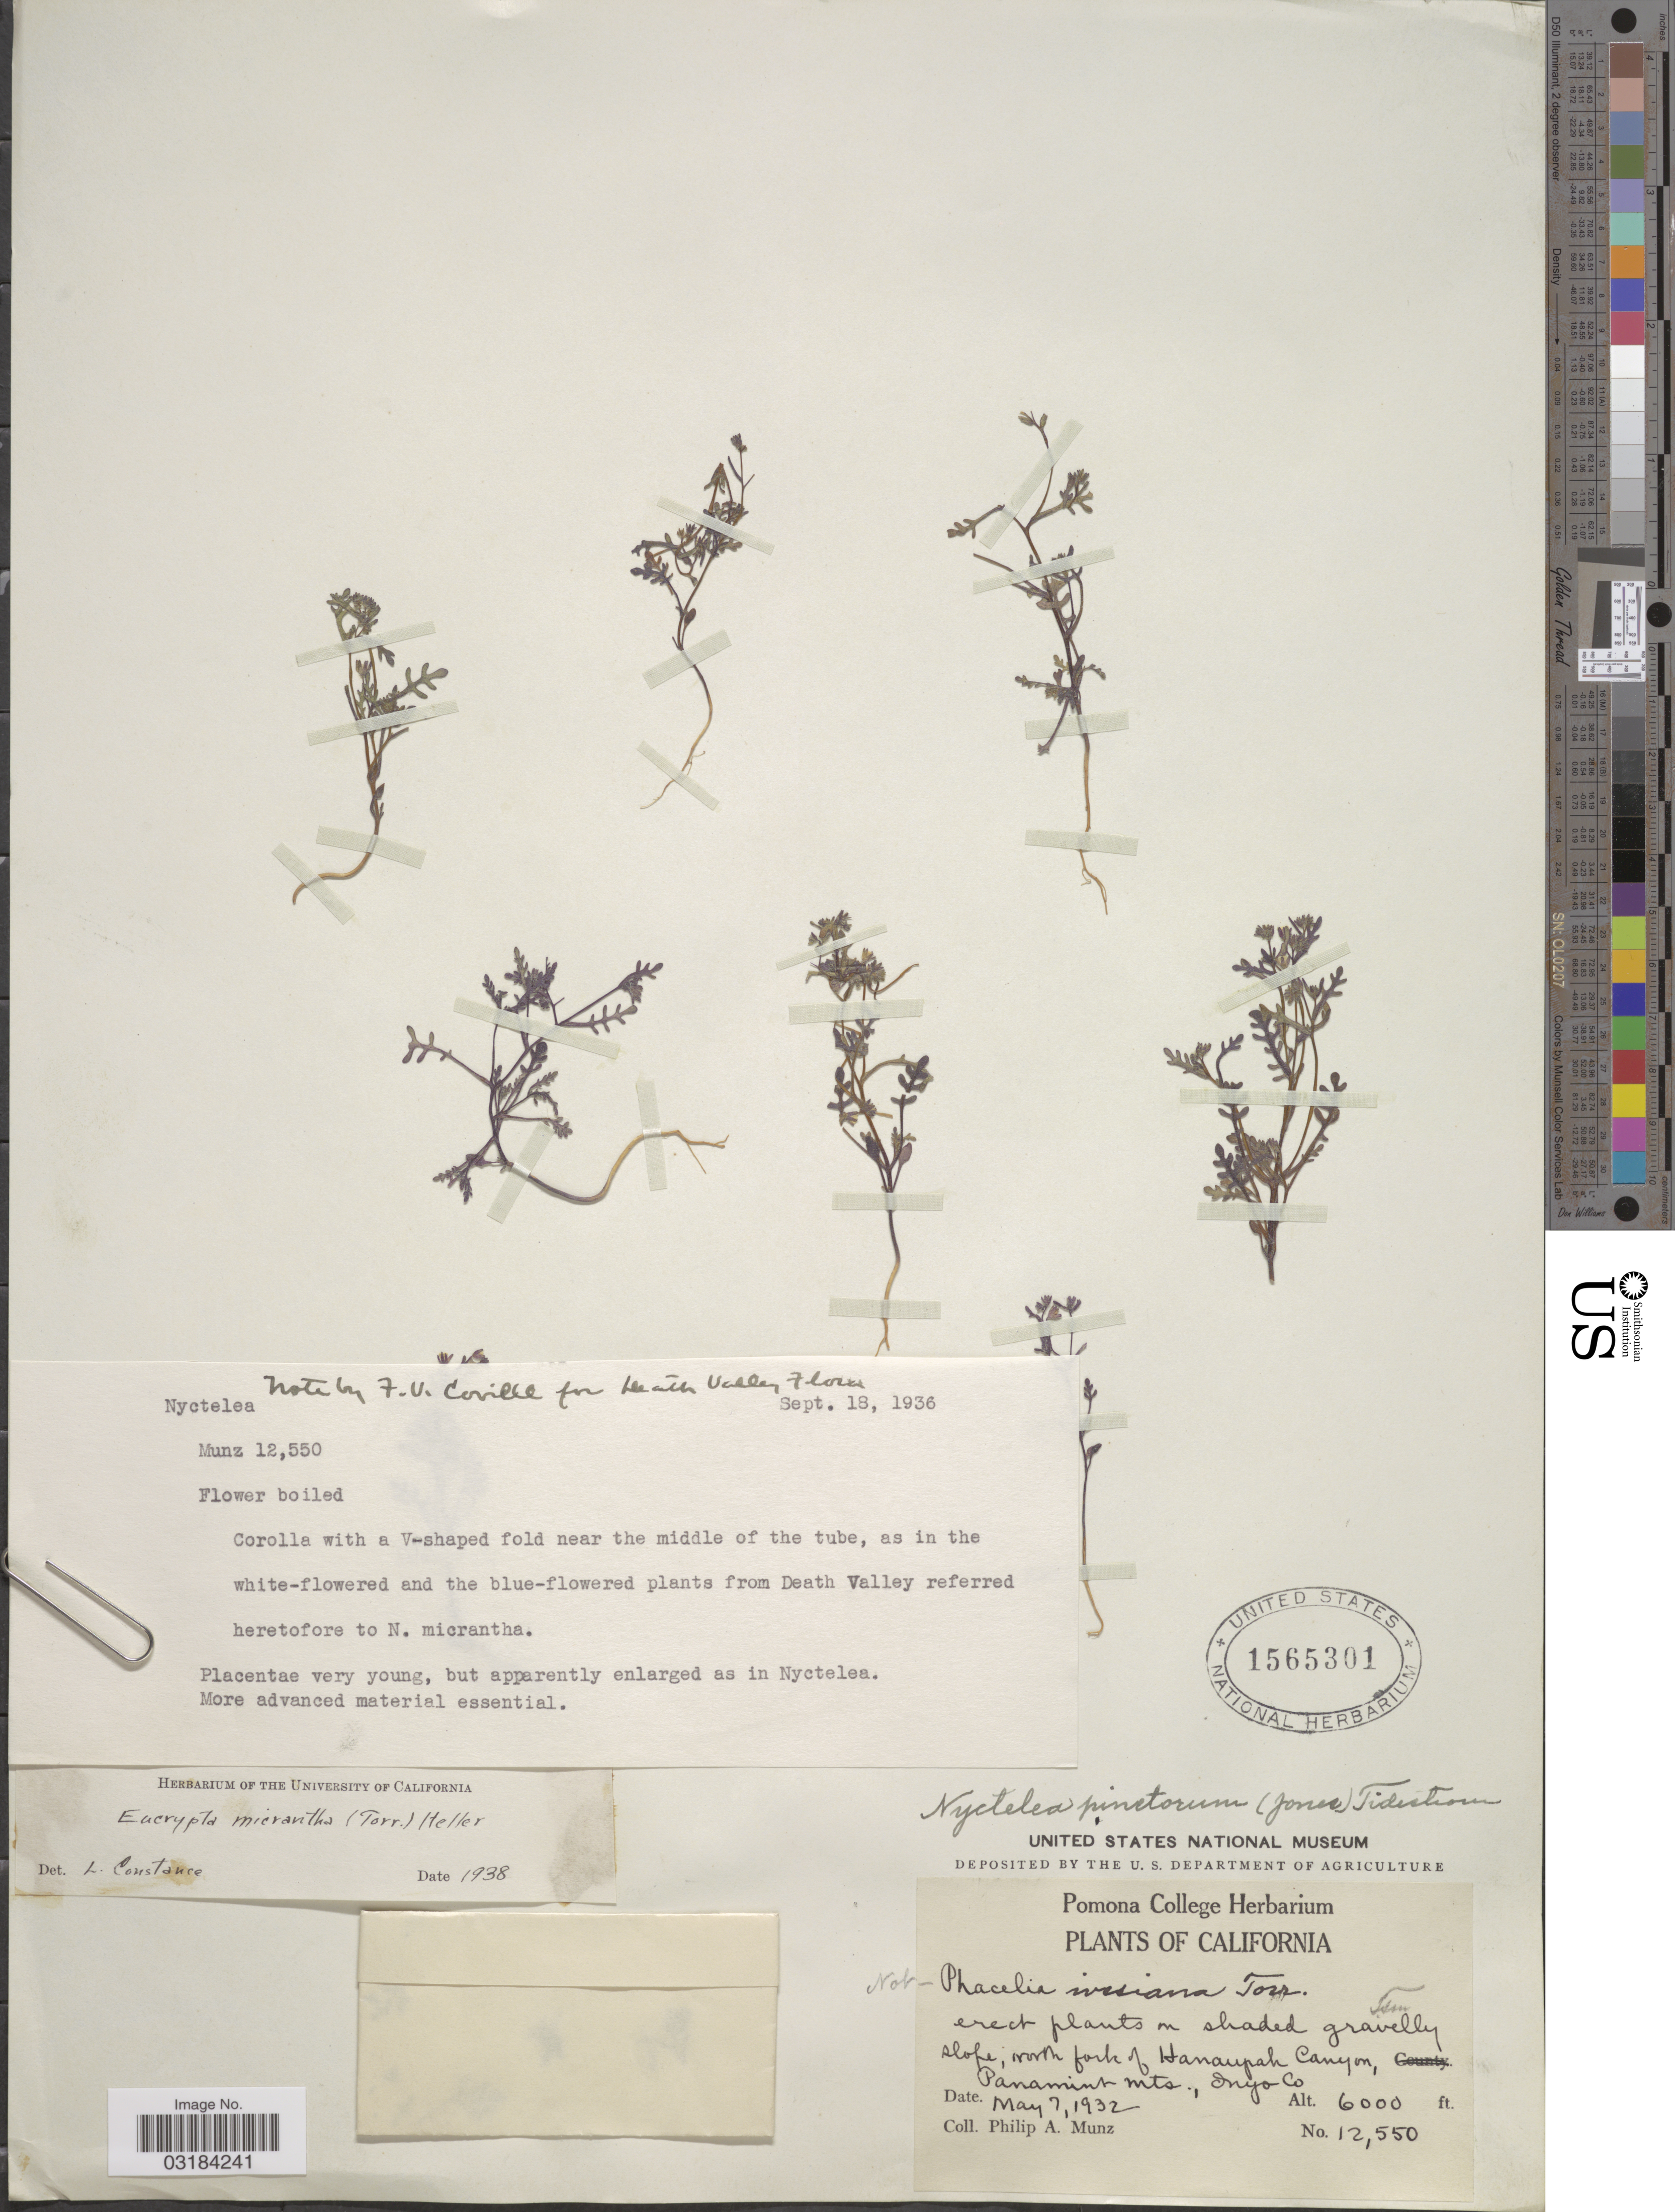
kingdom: Plantae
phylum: Tracheophyta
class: Magnoliopsida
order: Boraginales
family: Hydrophyllaceae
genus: Eucrypta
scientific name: Eucrypta micrantha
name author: (Torr.) A. Heller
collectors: P. A. Munz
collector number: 12550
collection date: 1932-05-07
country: United States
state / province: California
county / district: Inyo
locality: North fork of Hanaupah Canyon, Panamint Mts., Inyo Co.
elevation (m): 1829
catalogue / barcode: US 1565301